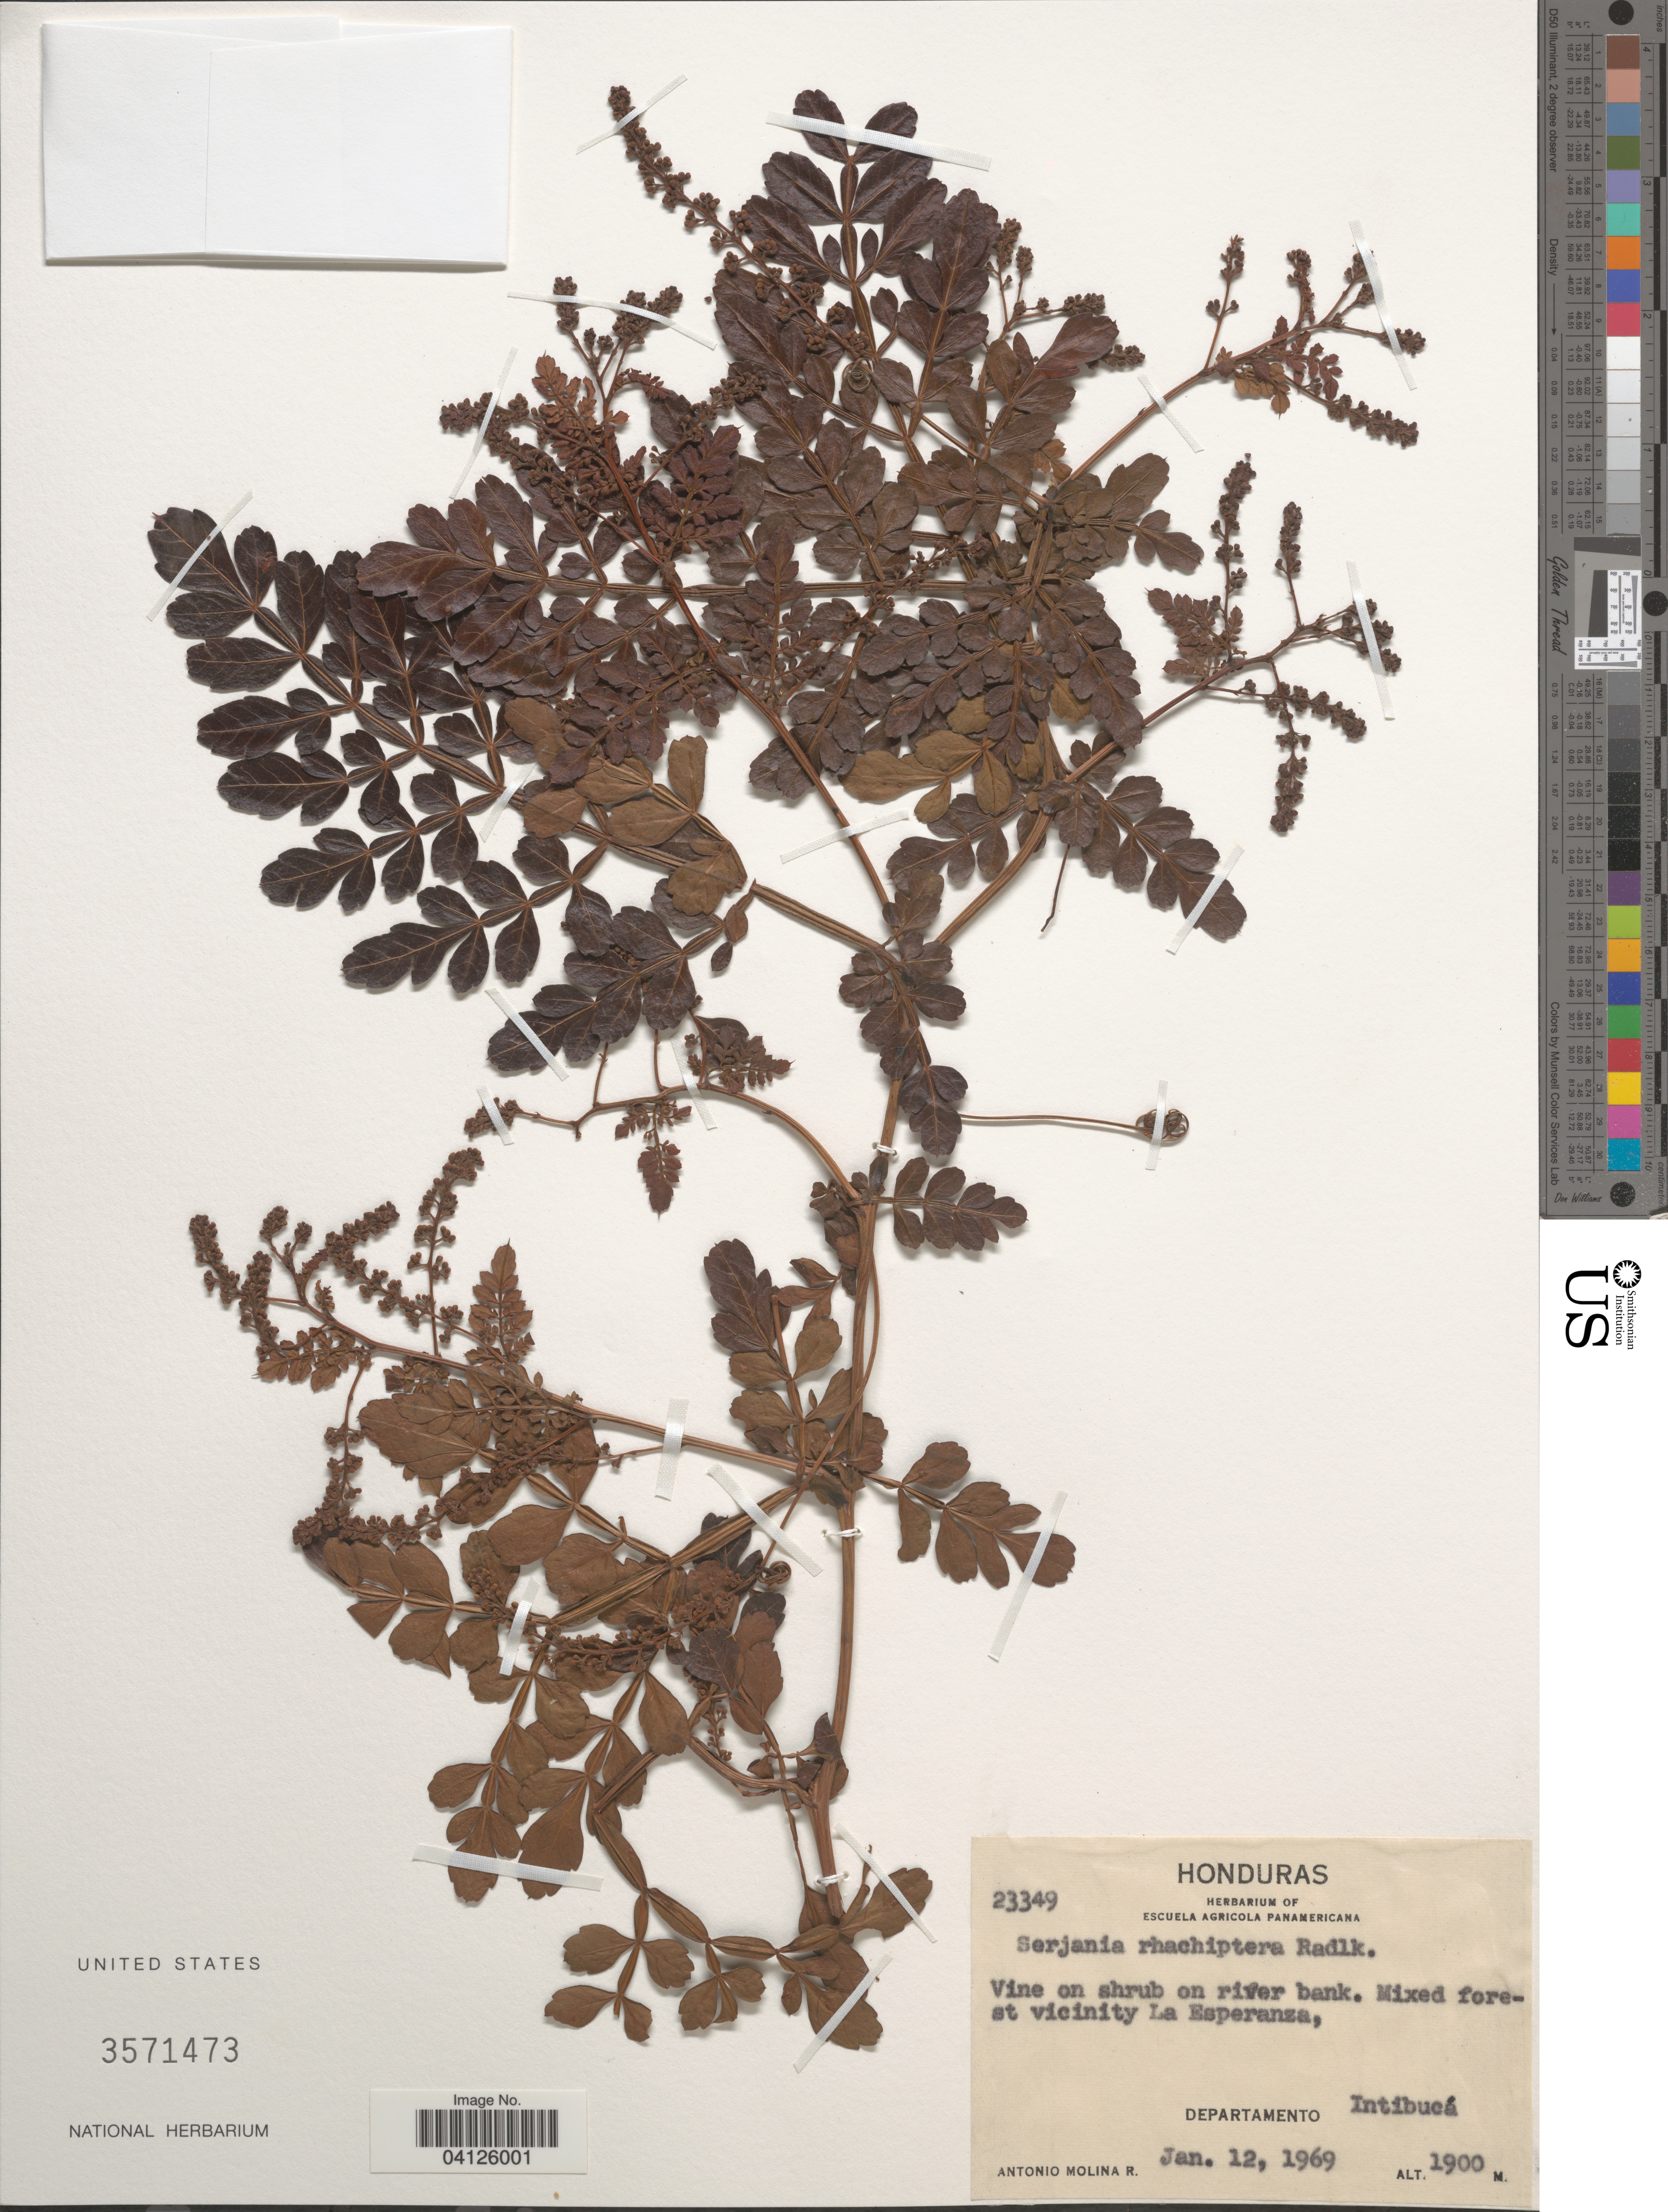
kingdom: Plantae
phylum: Tracheophyta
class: Magnoliopsida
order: Sapindales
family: Sapindaceae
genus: Serjania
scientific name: Serjania rhachiptera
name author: Radlk.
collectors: A. Molina R.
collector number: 23349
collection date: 1969-01-12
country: Honduras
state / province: Intibuca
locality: Vine on shrub on river bank. Mixed forest vicinity La Esperanza, Departamento Intibucá.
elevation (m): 1900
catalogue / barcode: US 3571473